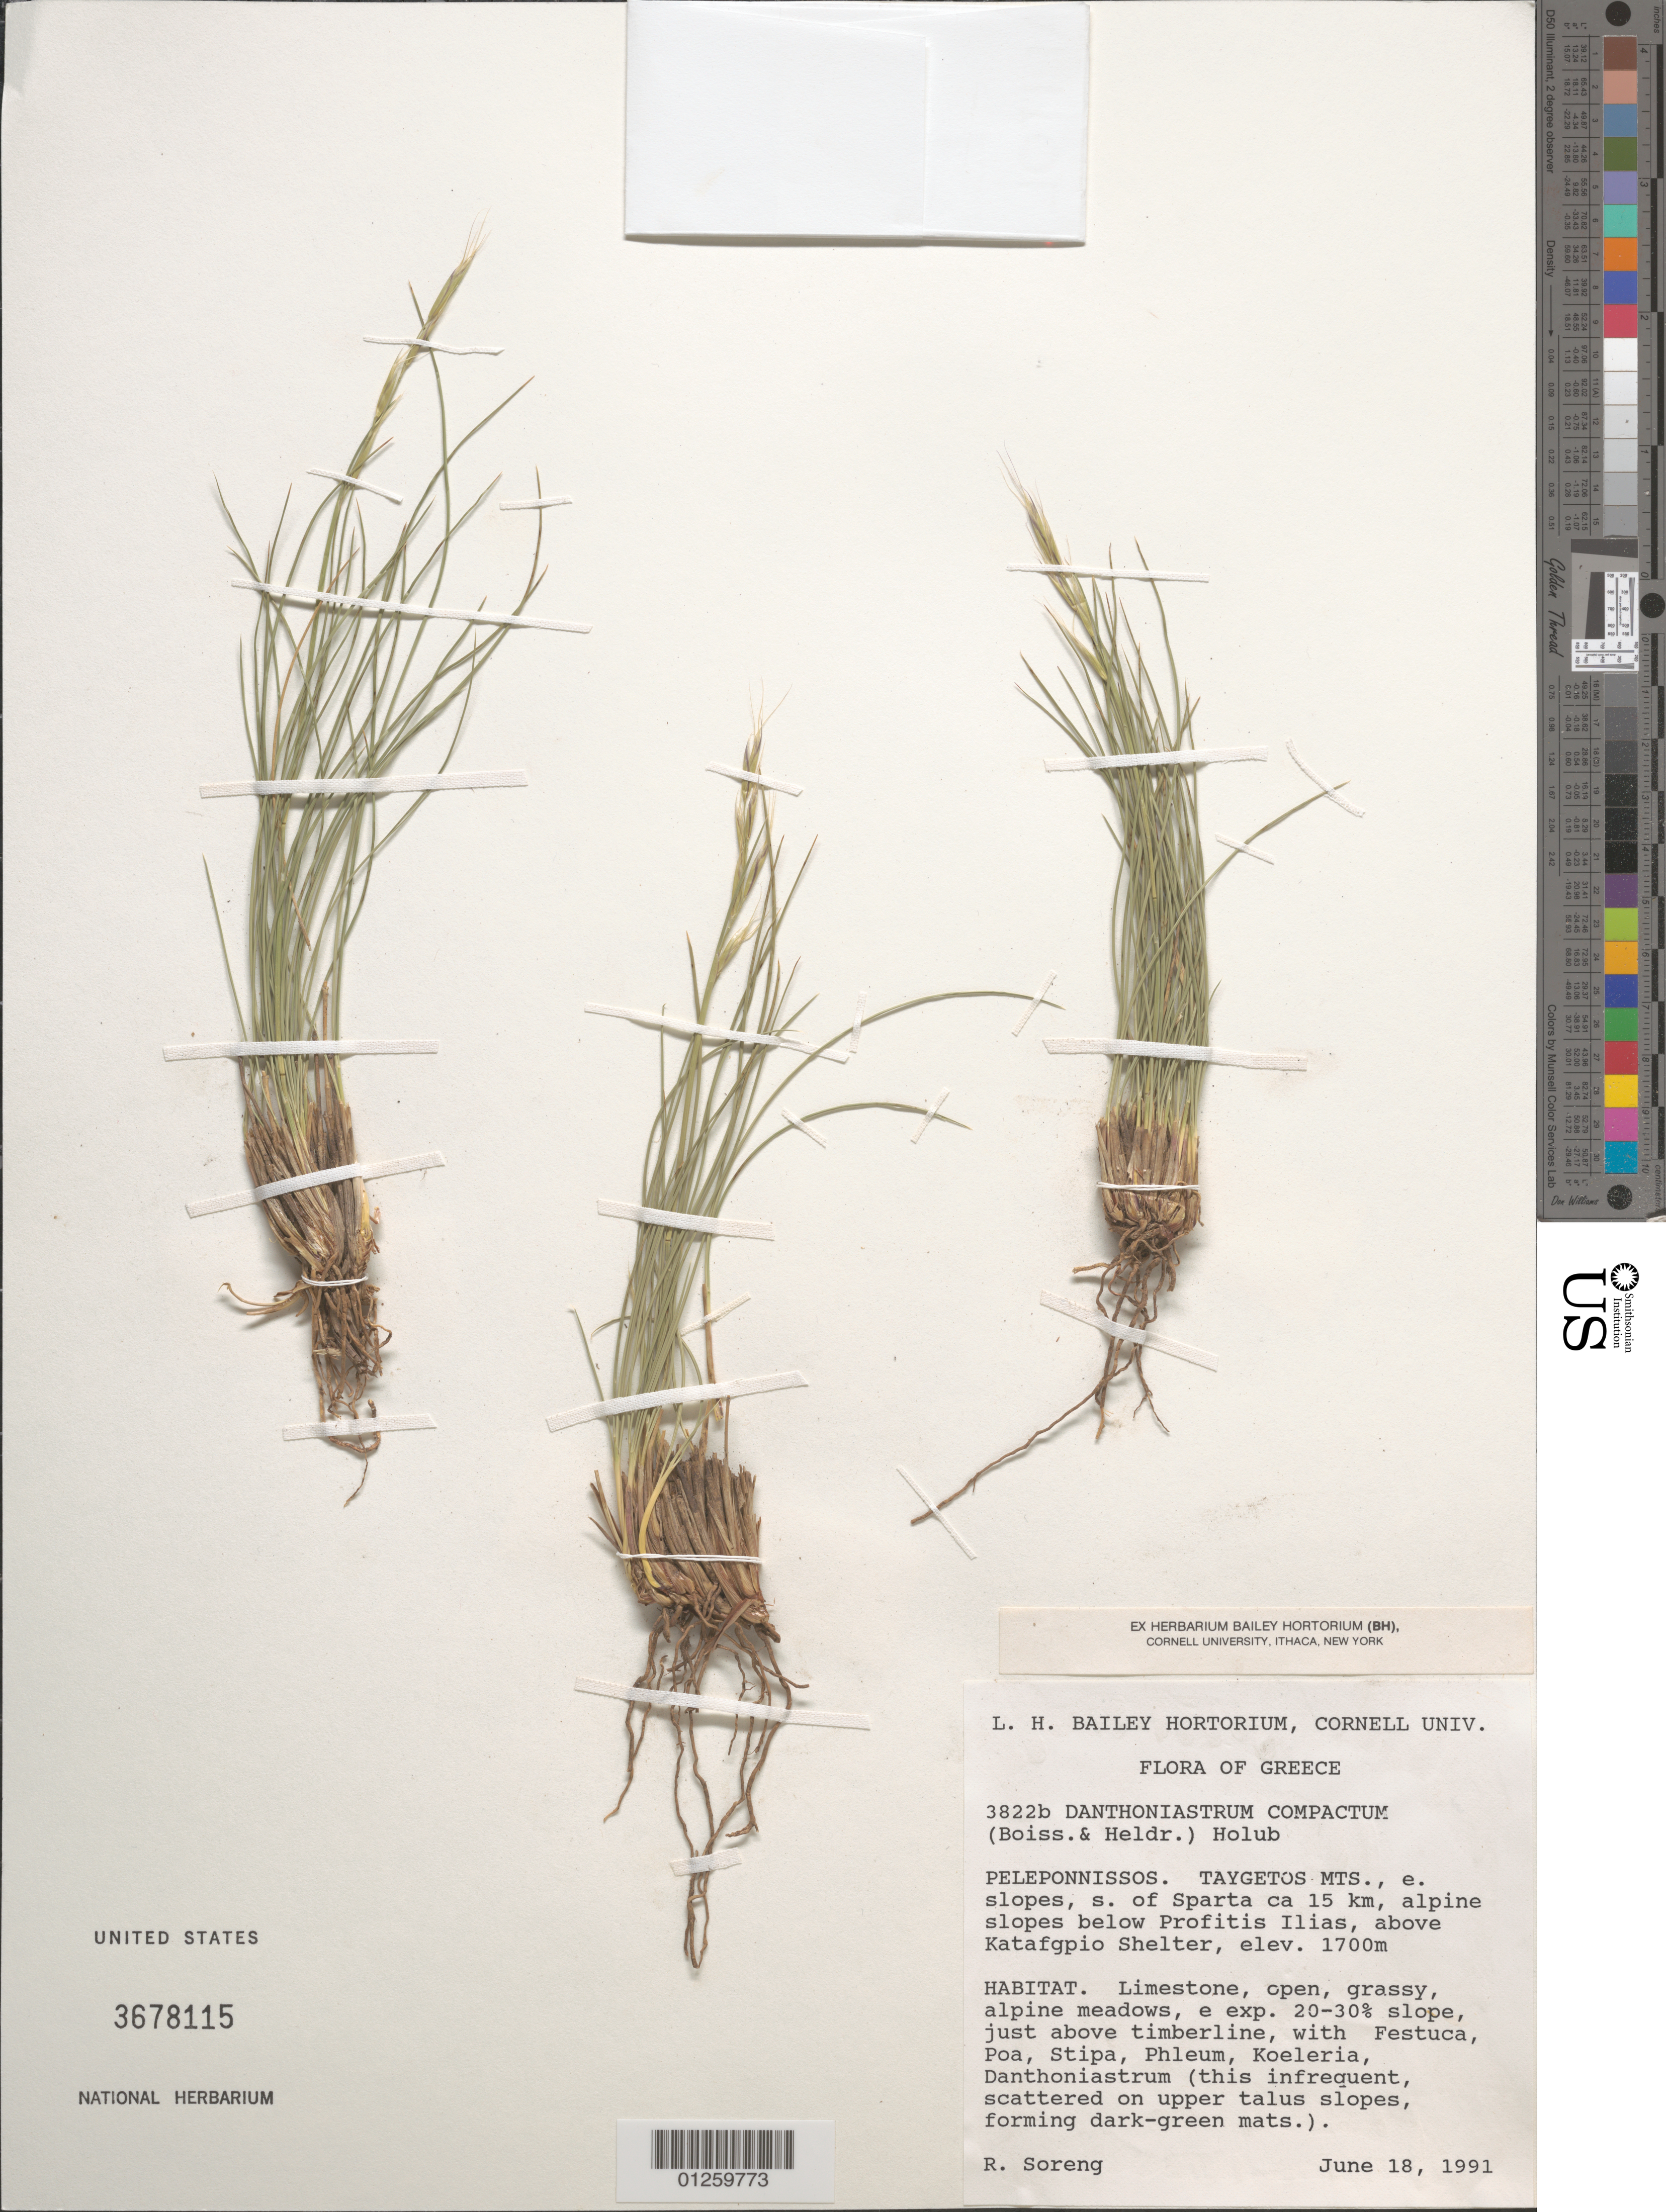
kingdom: Plantae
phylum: Tracheophyta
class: Liliopsida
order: Poales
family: Poaceae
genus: Danthoniastrum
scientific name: Danthoniastrum compactum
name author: (Boiss. & Heldr.) Holub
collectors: R. J. Soreng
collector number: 3822-b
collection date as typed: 18 Jun 1991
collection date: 1991-06-18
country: Greece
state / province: Peloponnese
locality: TAYGETOS MTS., E slopes, S of Sparta ca 15 km, alpine slopes below Profitis Ilias, above Katafgpio Shelter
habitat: Marble rocky open talus slopes alpine meadows, e exp. 20-30% slope, just above timberline, with Festuca, Poa, Stipa, Phleum,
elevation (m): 1700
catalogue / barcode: US 3678115